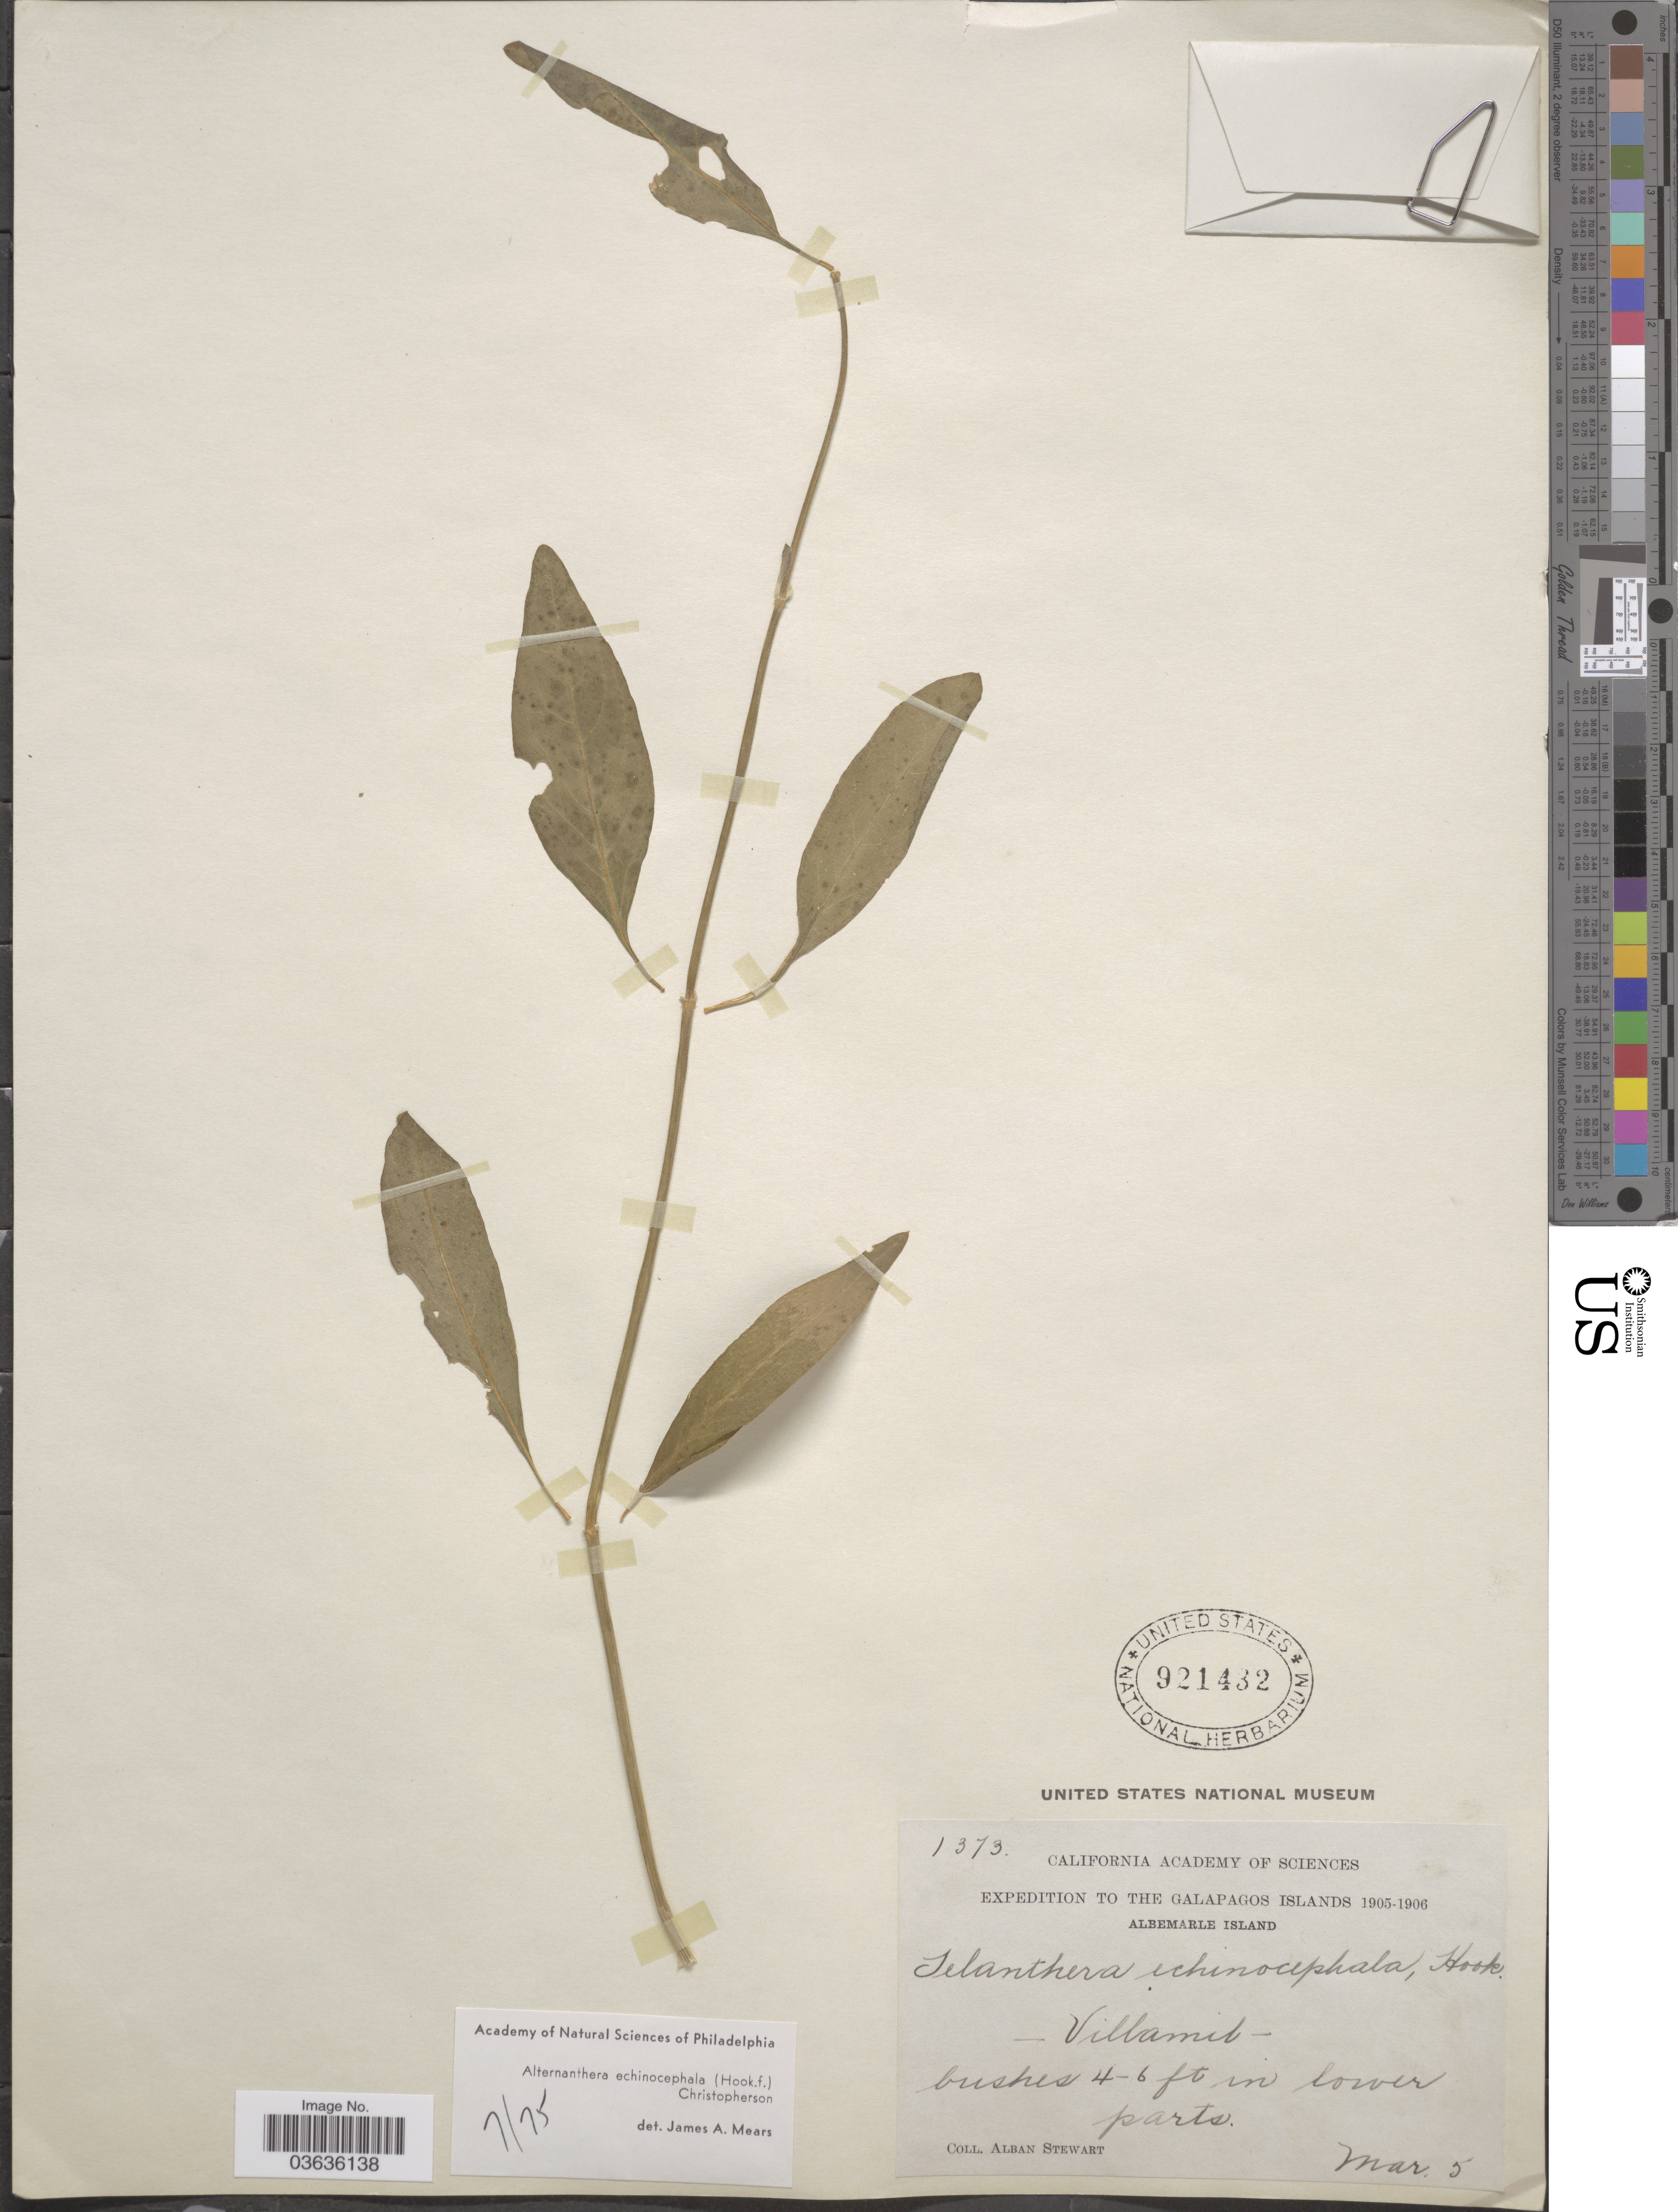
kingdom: Plantae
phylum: Tracheophyta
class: Magnoliopsida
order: Caryophyllales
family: Amaranthaceae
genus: Alternanthera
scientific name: Alternanthera echinocephala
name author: (Hook. f.) Christoph.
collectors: A. Stewart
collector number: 1373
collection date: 1905-03-05/1906-03-05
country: Ecuador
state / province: Colón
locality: The Galapagos Islands, Albemarle Island. Villamil.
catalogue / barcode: US 921432